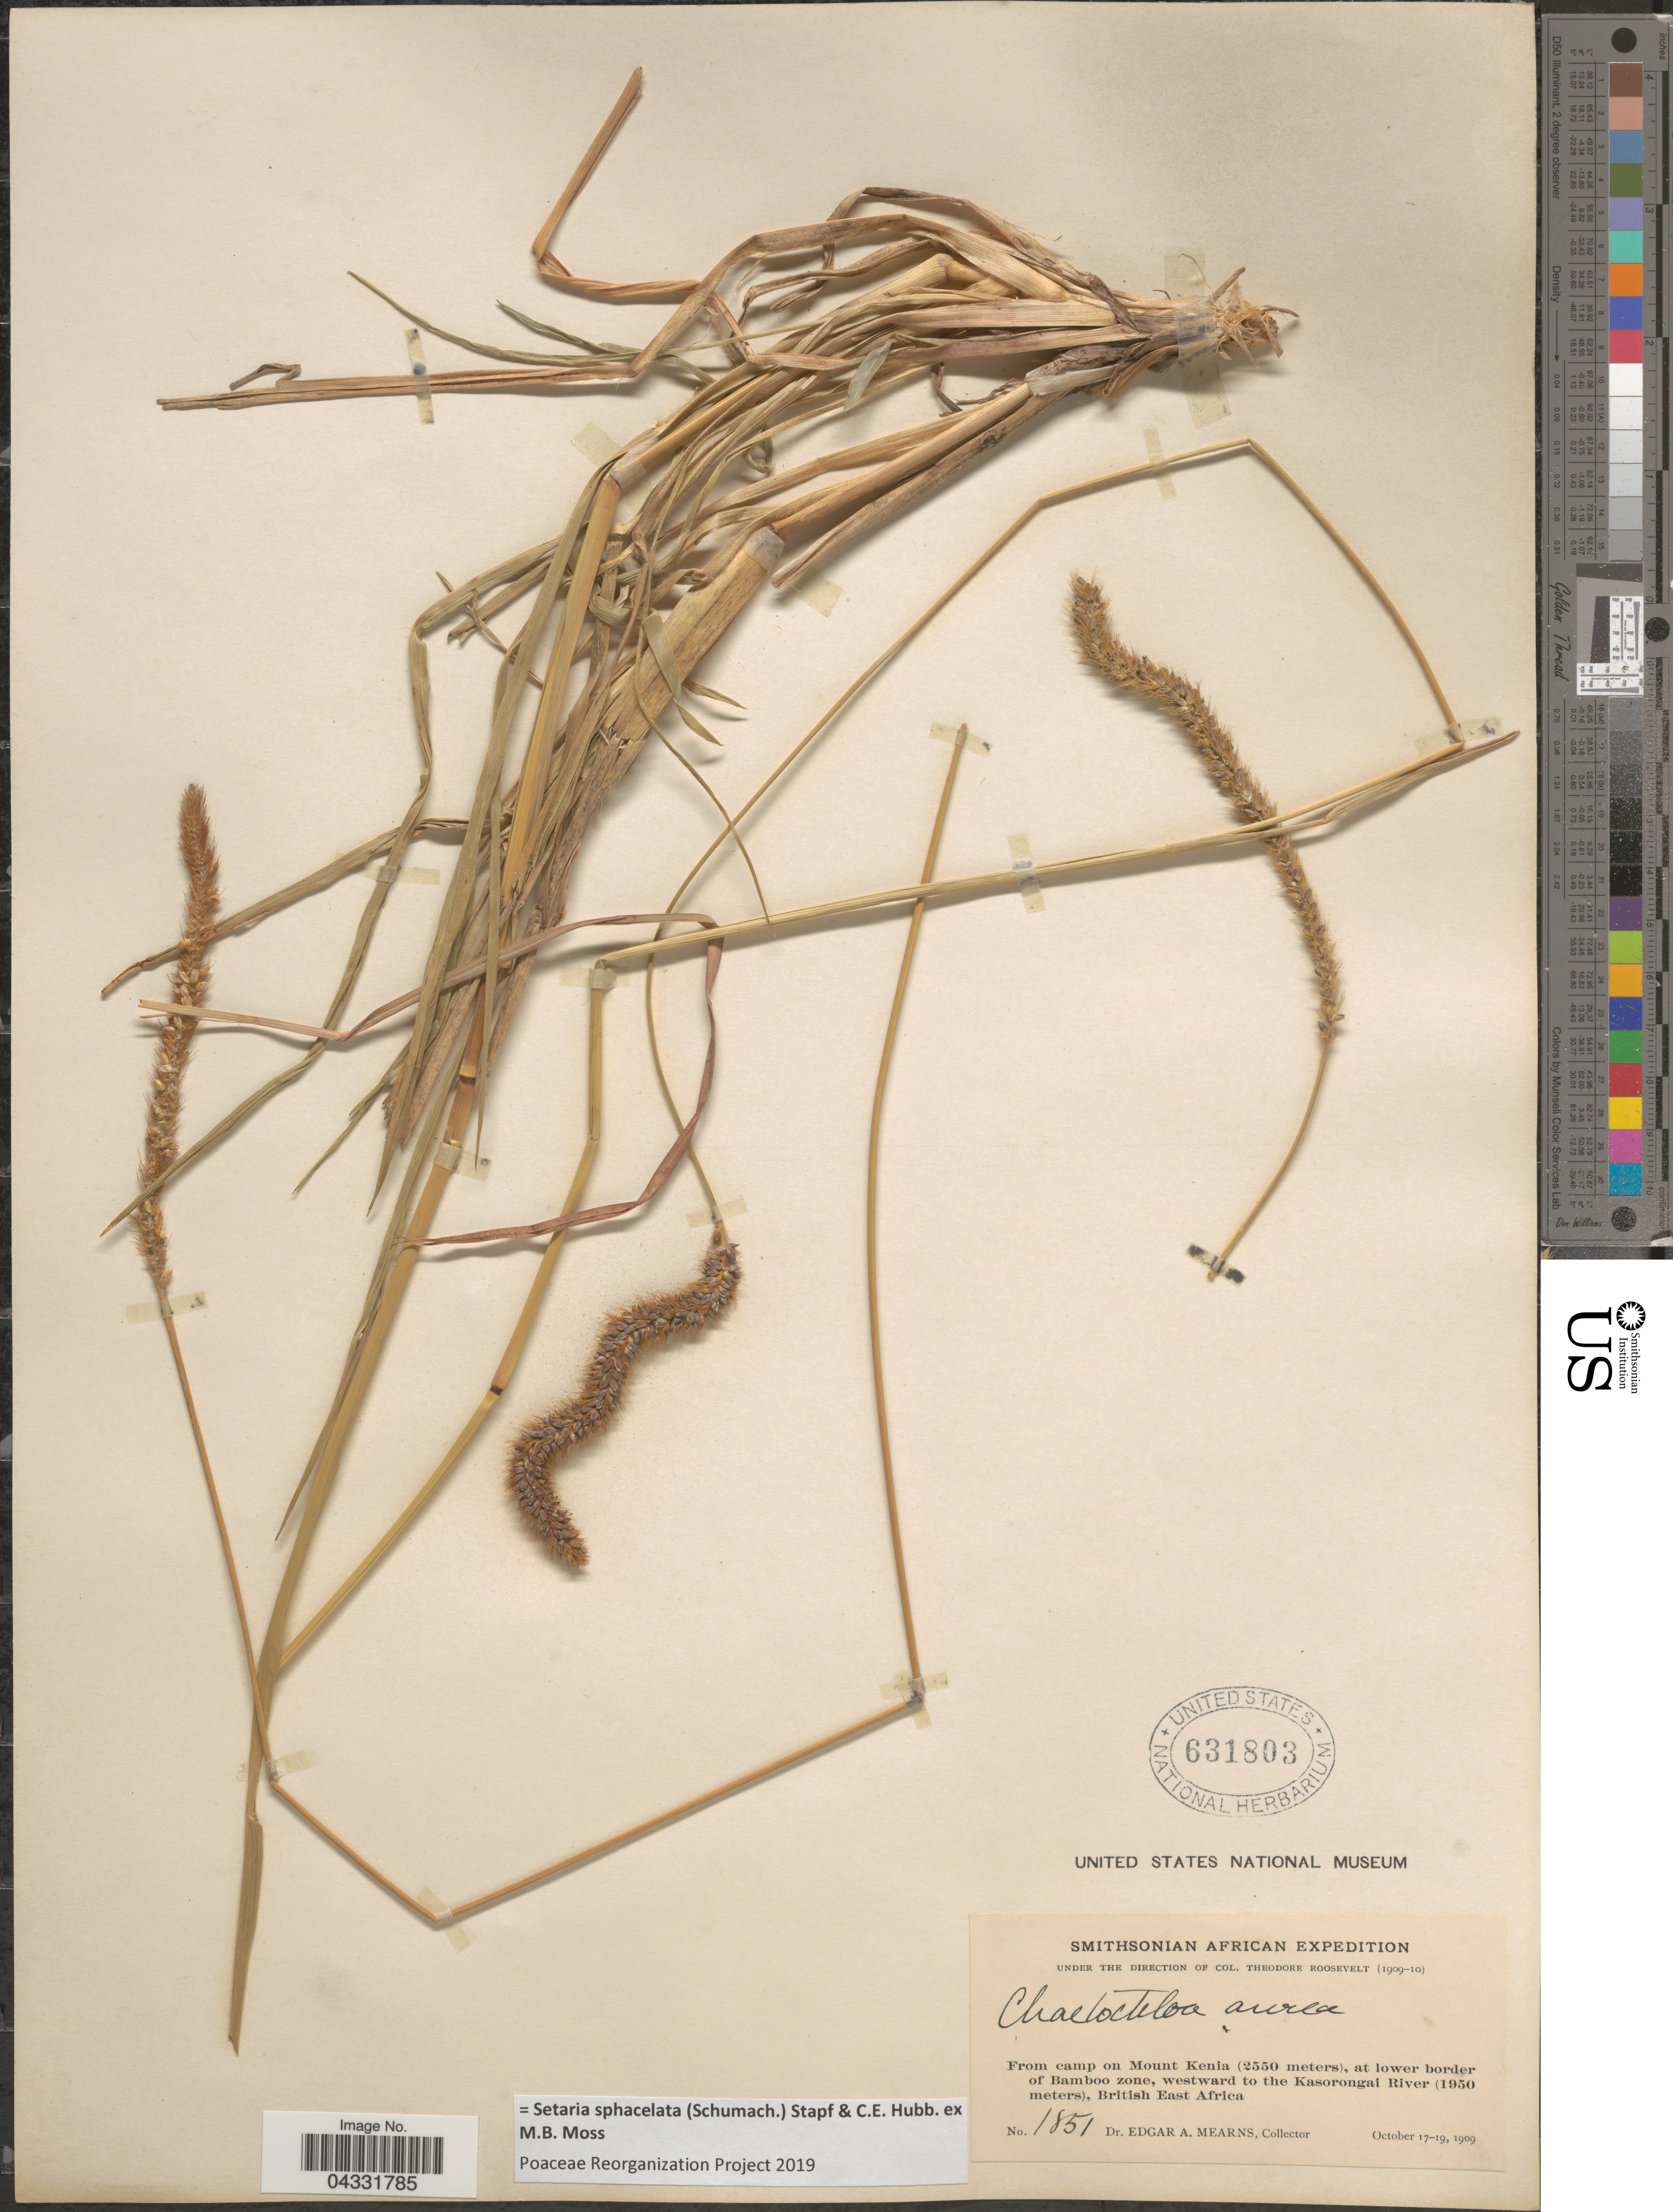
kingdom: Plantae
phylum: Tracheophyta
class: Liliopsida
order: Poales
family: Poaceae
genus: Setaria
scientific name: Setaria sphacelata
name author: (Schumach.) Stapf & Hubb. ex Moss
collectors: E. A. Mearns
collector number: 1851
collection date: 1909-10-17/1909-10-19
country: Kenya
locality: Smithsonian African Expedition. From camp on Mount Kenia, at lower border of Bamboo zone, westward to the Kasorongai River, British East Africa.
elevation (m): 1950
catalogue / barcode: US 631803